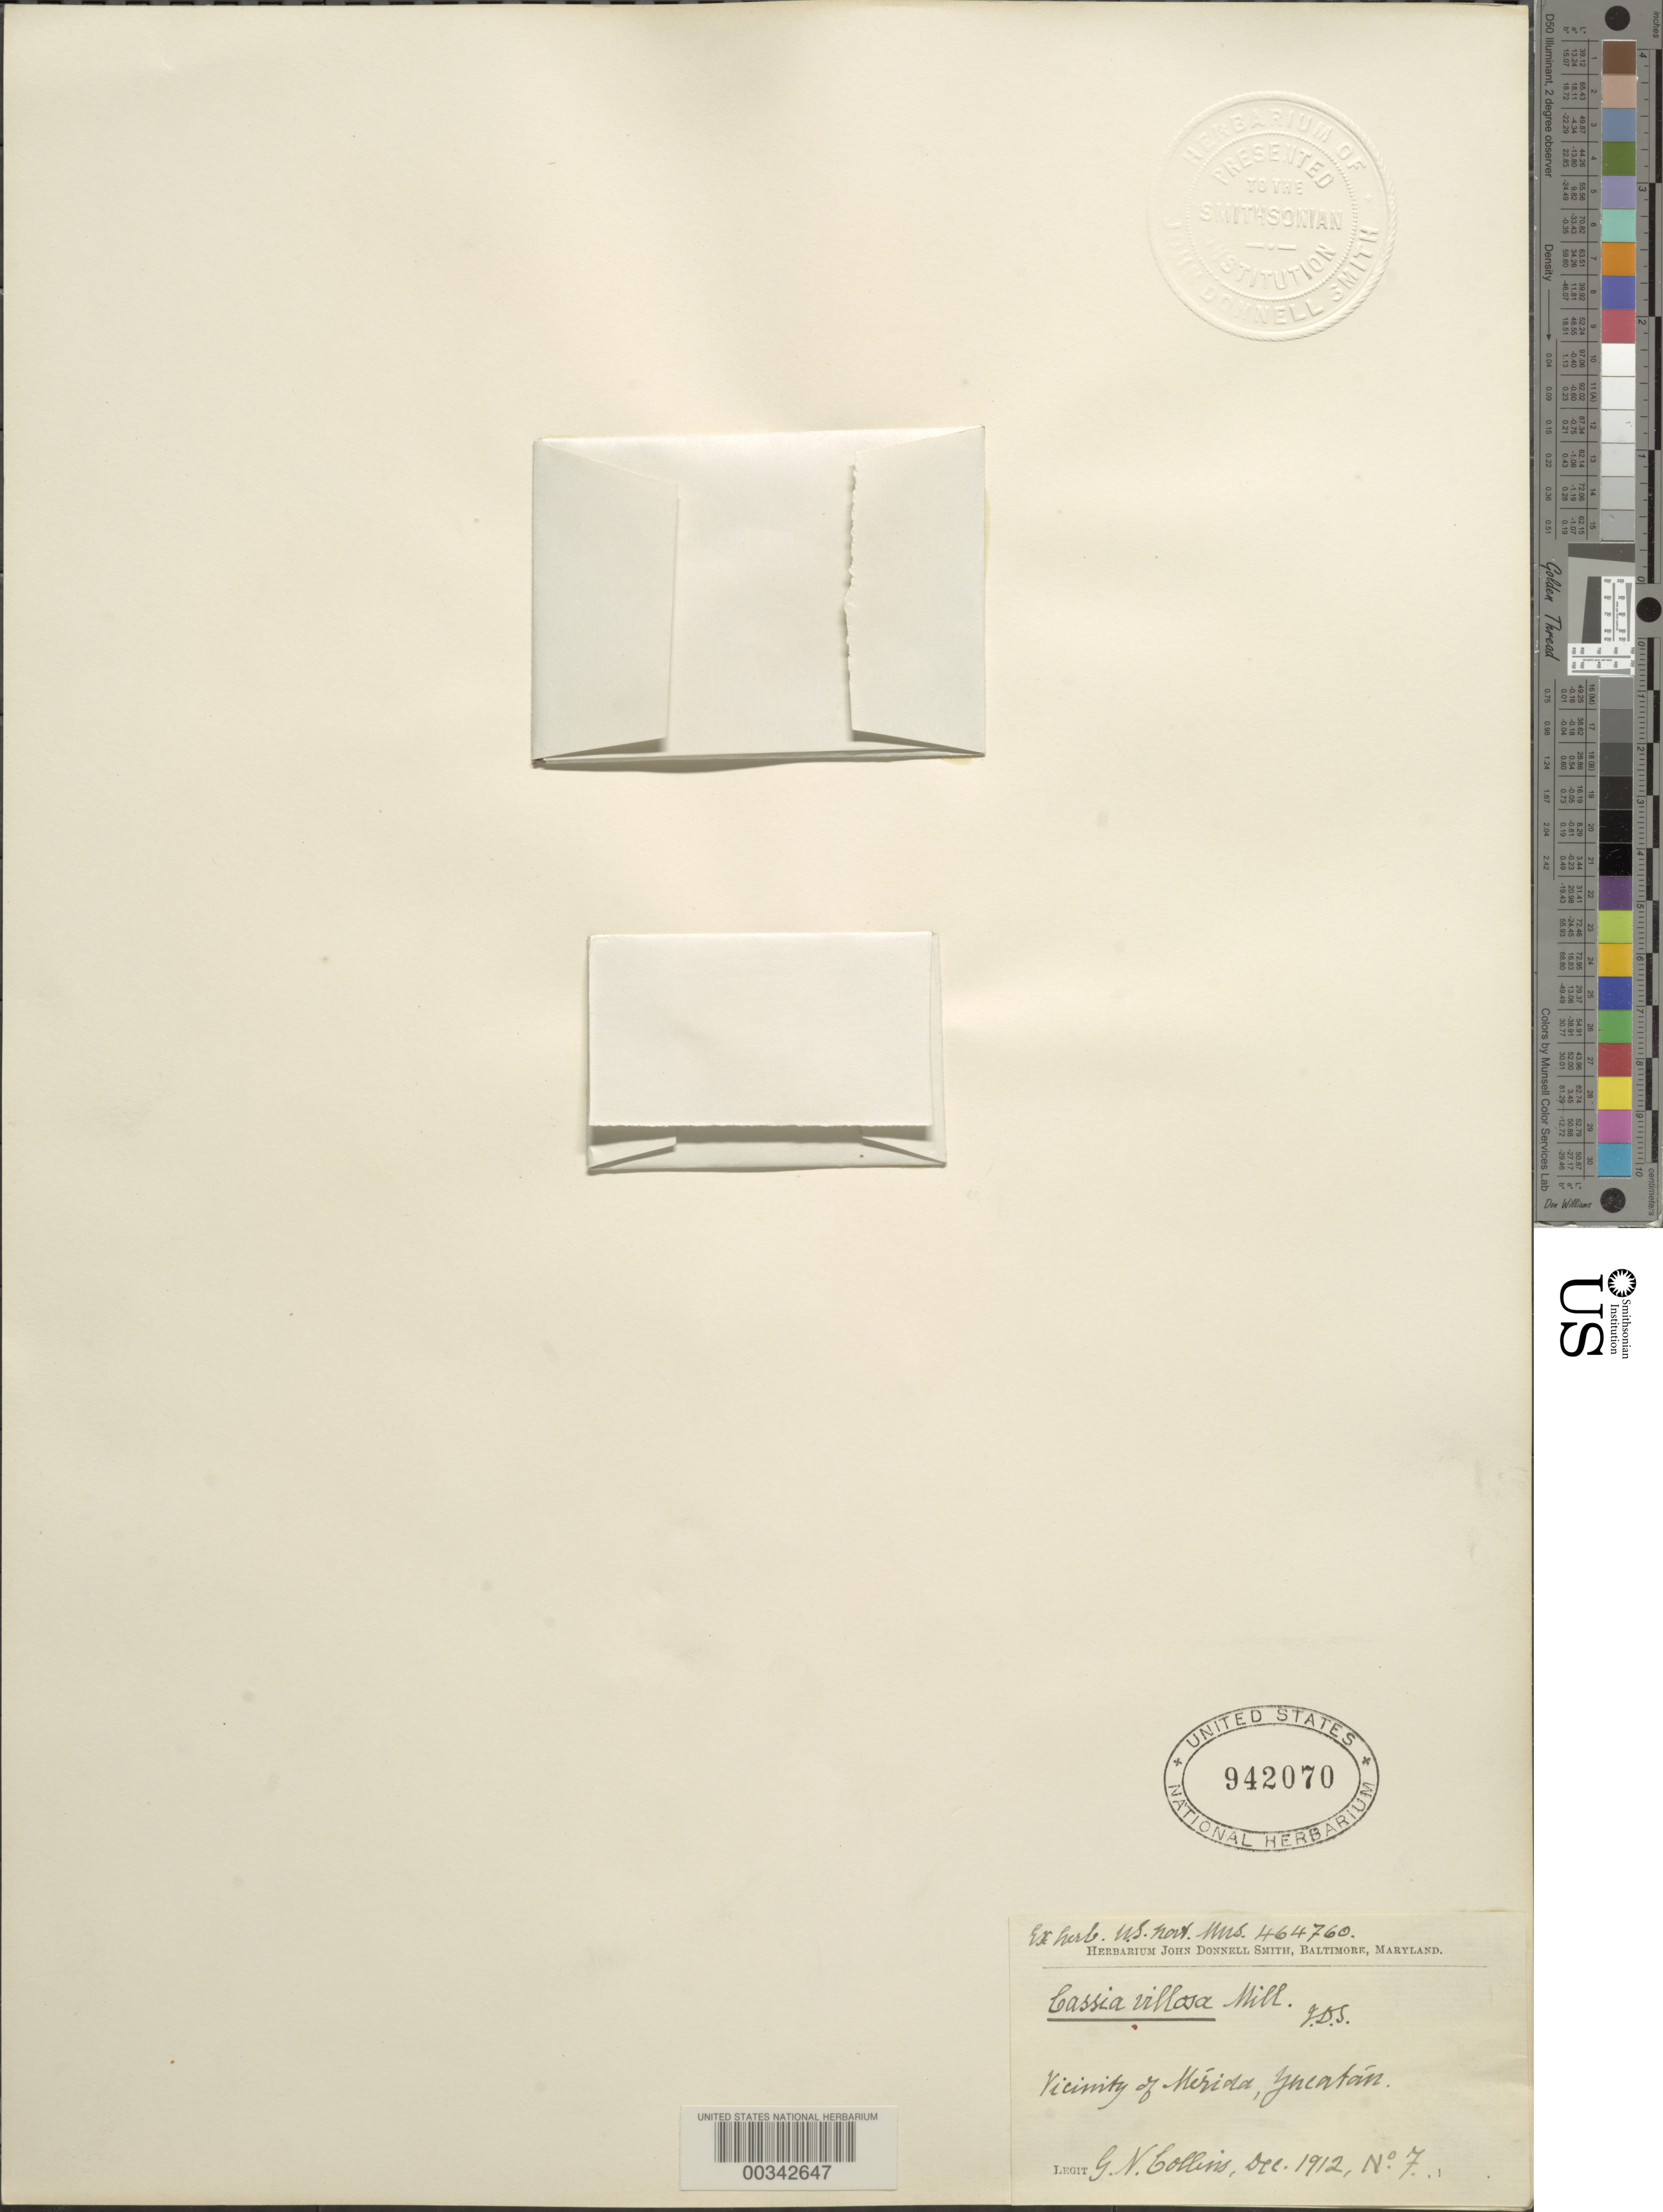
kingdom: Plantae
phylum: Tracheophyta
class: Magnoliopsida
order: Fabales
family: Fabaceae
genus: Senna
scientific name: Senna villosa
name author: (Mill.) H.S. Irwin & Barneby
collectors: G. Collins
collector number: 7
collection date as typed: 27 Dec 1912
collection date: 1912-12-27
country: Mexico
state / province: Yucatán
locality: Vicinity of merida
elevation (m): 0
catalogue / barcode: US 942070